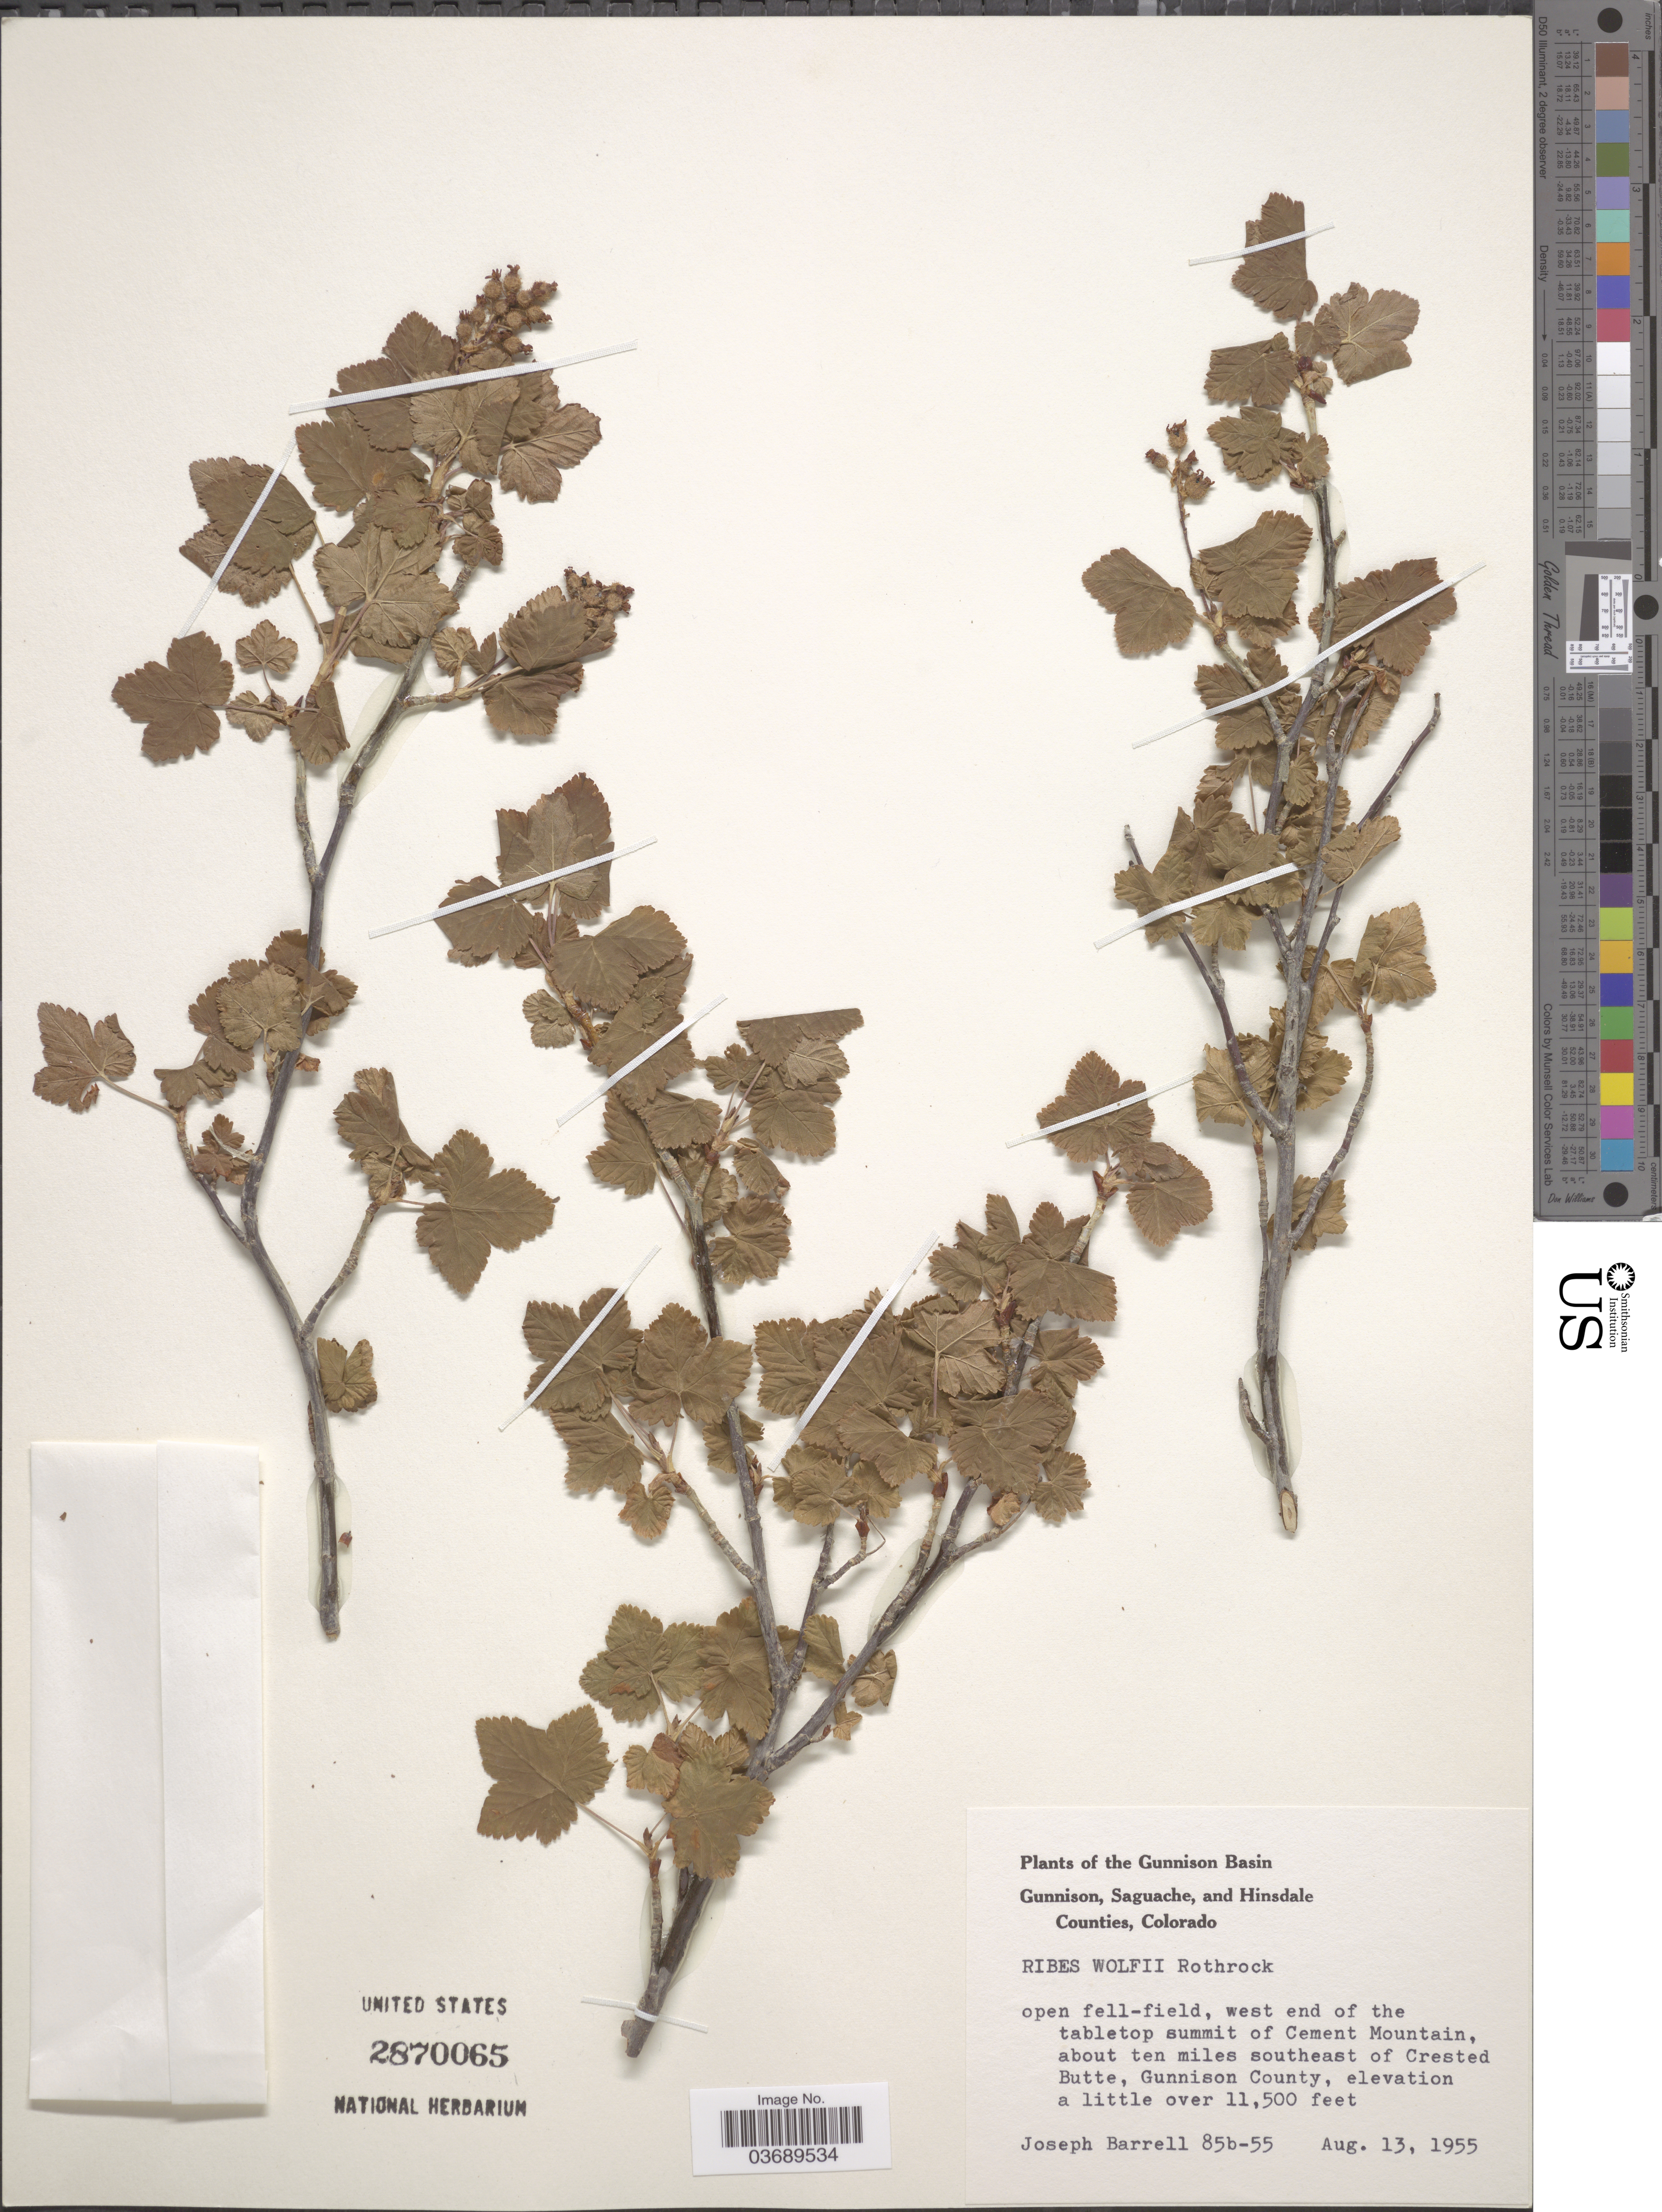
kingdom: Plantae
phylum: Tracheophyta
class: Magnoliopsida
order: Saxifragales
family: Grossulariaceae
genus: Ribes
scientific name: Ribes wolfii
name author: Rothr.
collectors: J. Barrell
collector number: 85b-55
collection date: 1955-08-13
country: United States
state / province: Colorado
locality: The Gunnison Basin. West end of the table summit of Cement Mountain, about ten miles southeast of Crested Butte, Gunnison County.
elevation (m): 3505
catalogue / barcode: US 2870065